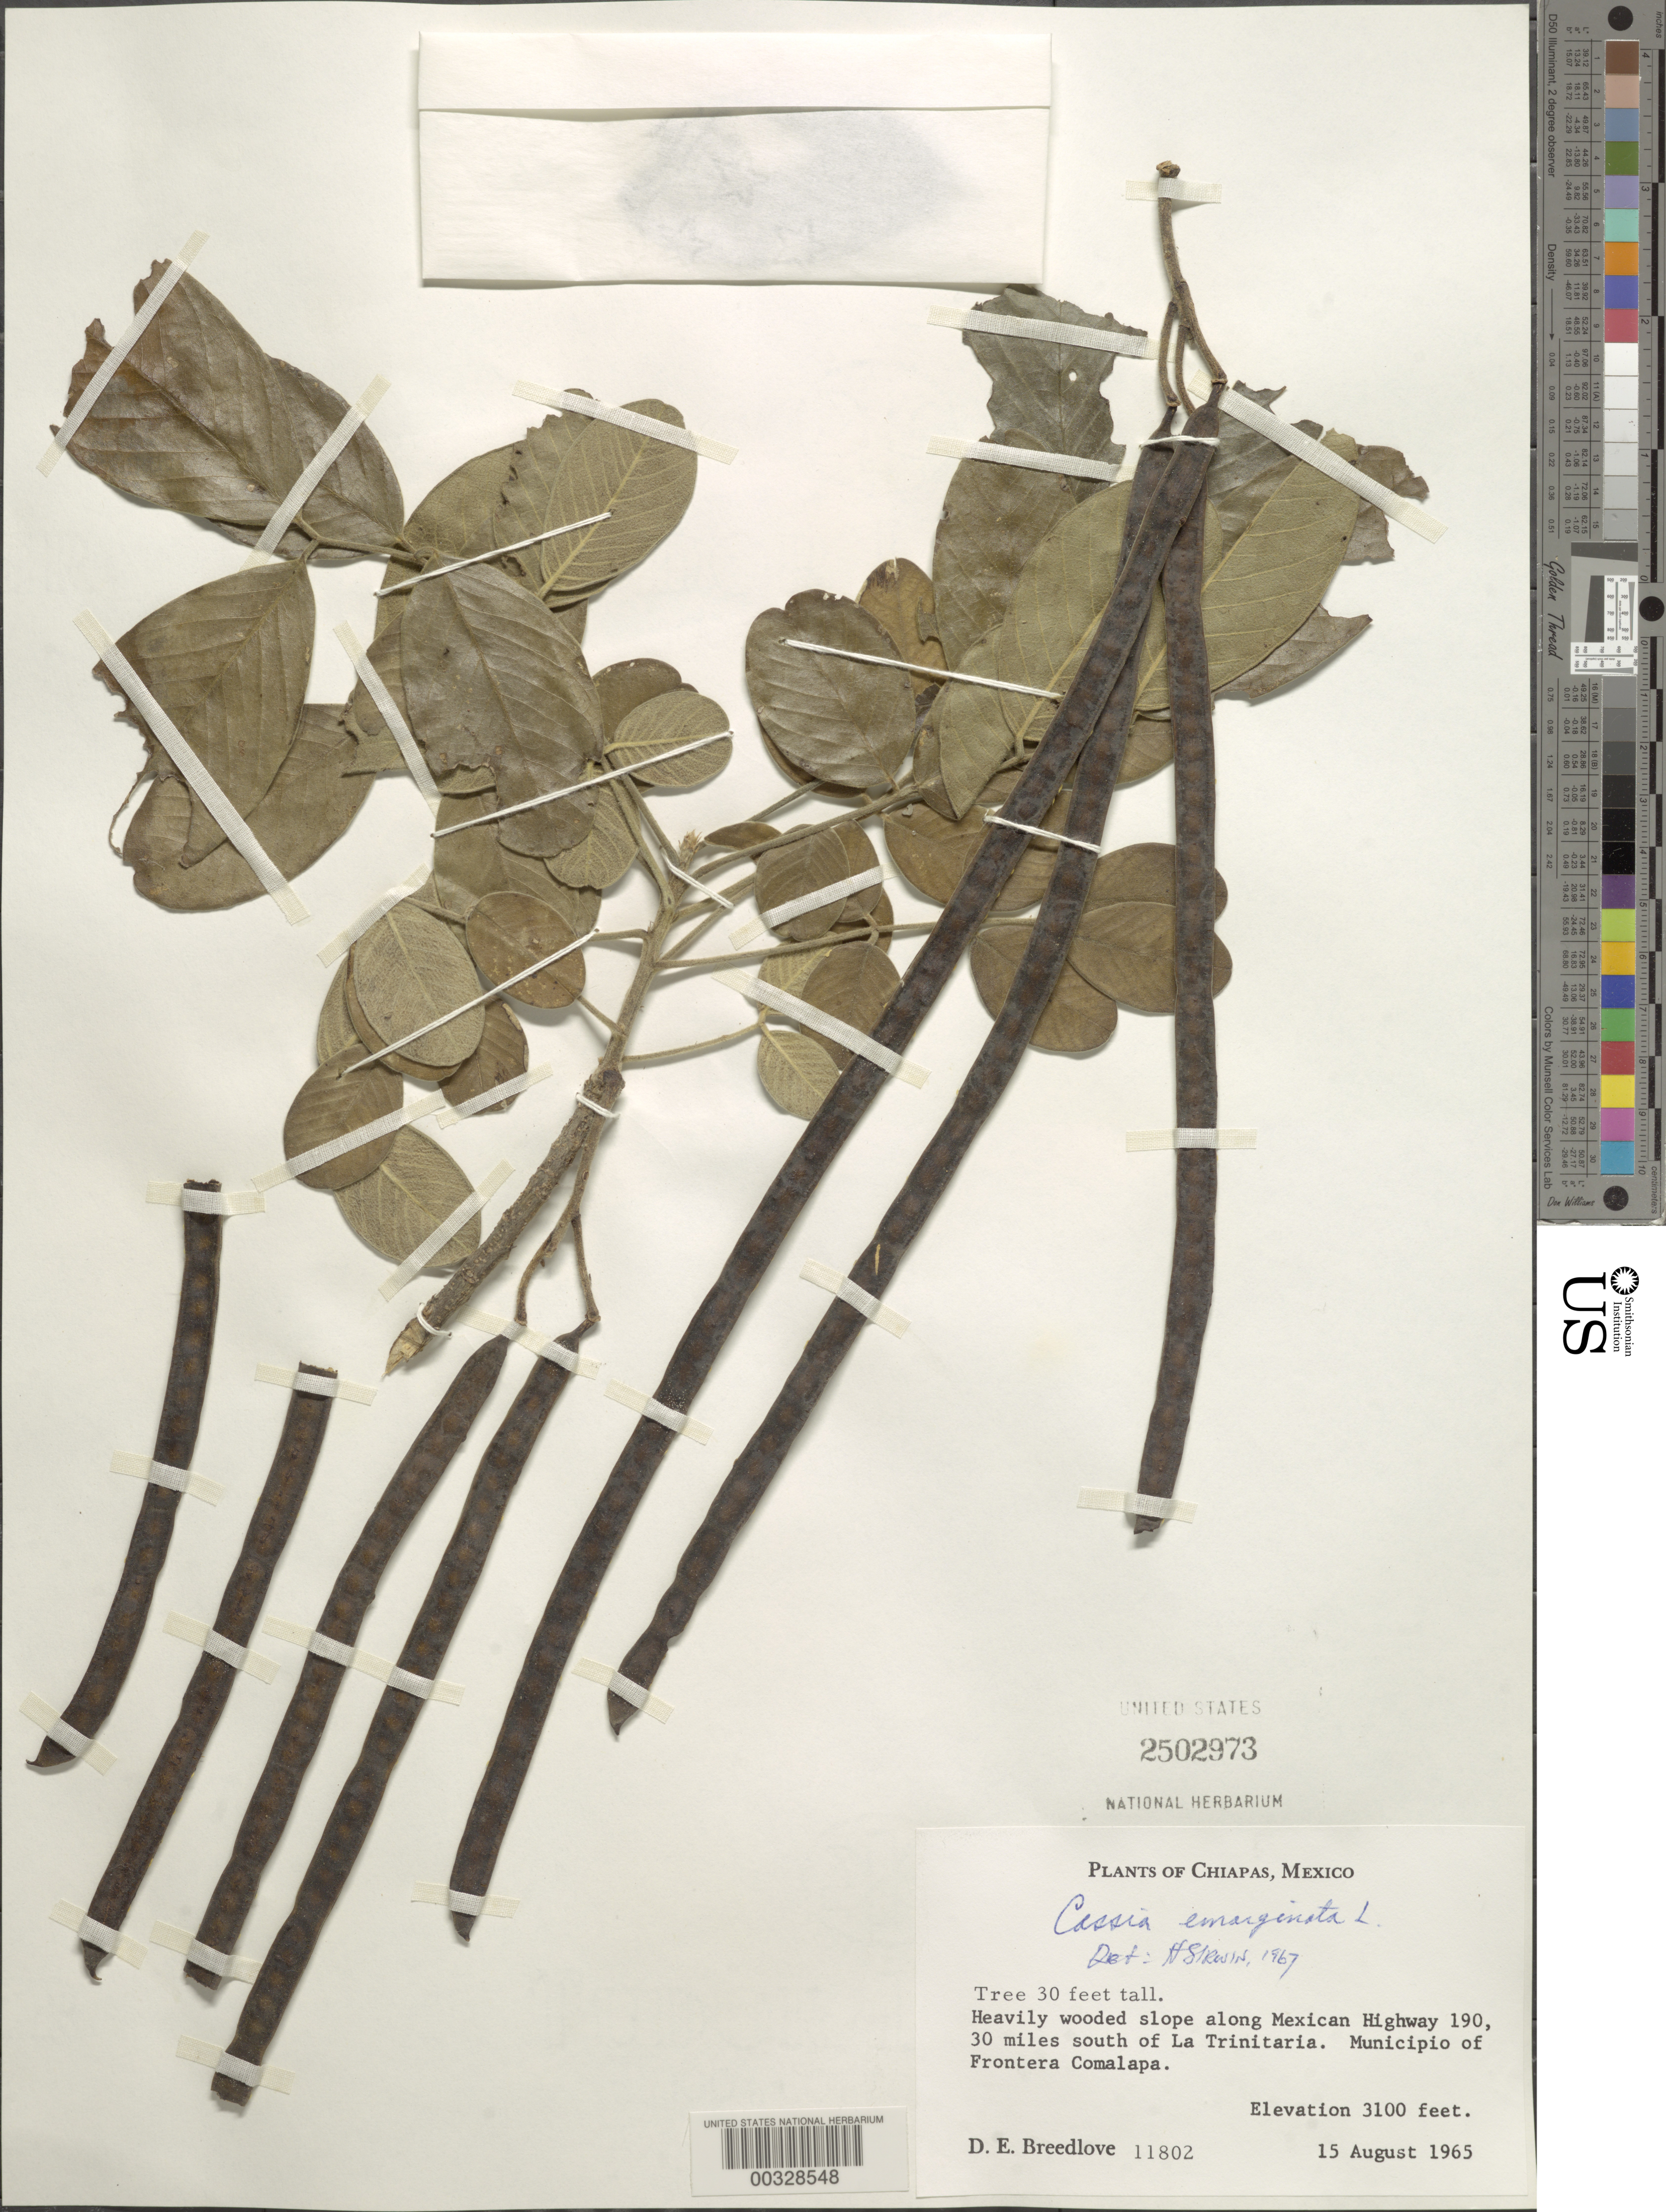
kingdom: Plantae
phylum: Tracheophyta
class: Magnoliopsida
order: Fabales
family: Fabaceae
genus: Senna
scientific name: Senna emarginata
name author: L.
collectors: D. E. Breedlove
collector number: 11802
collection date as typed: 15 Aug 1965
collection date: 1965-08-15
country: Mexico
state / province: Chiapas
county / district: Frontera Comalapa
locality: Along Mexican highway 190, 30 mi S of La Trinitaria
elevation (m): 945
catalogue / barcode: US 2502973